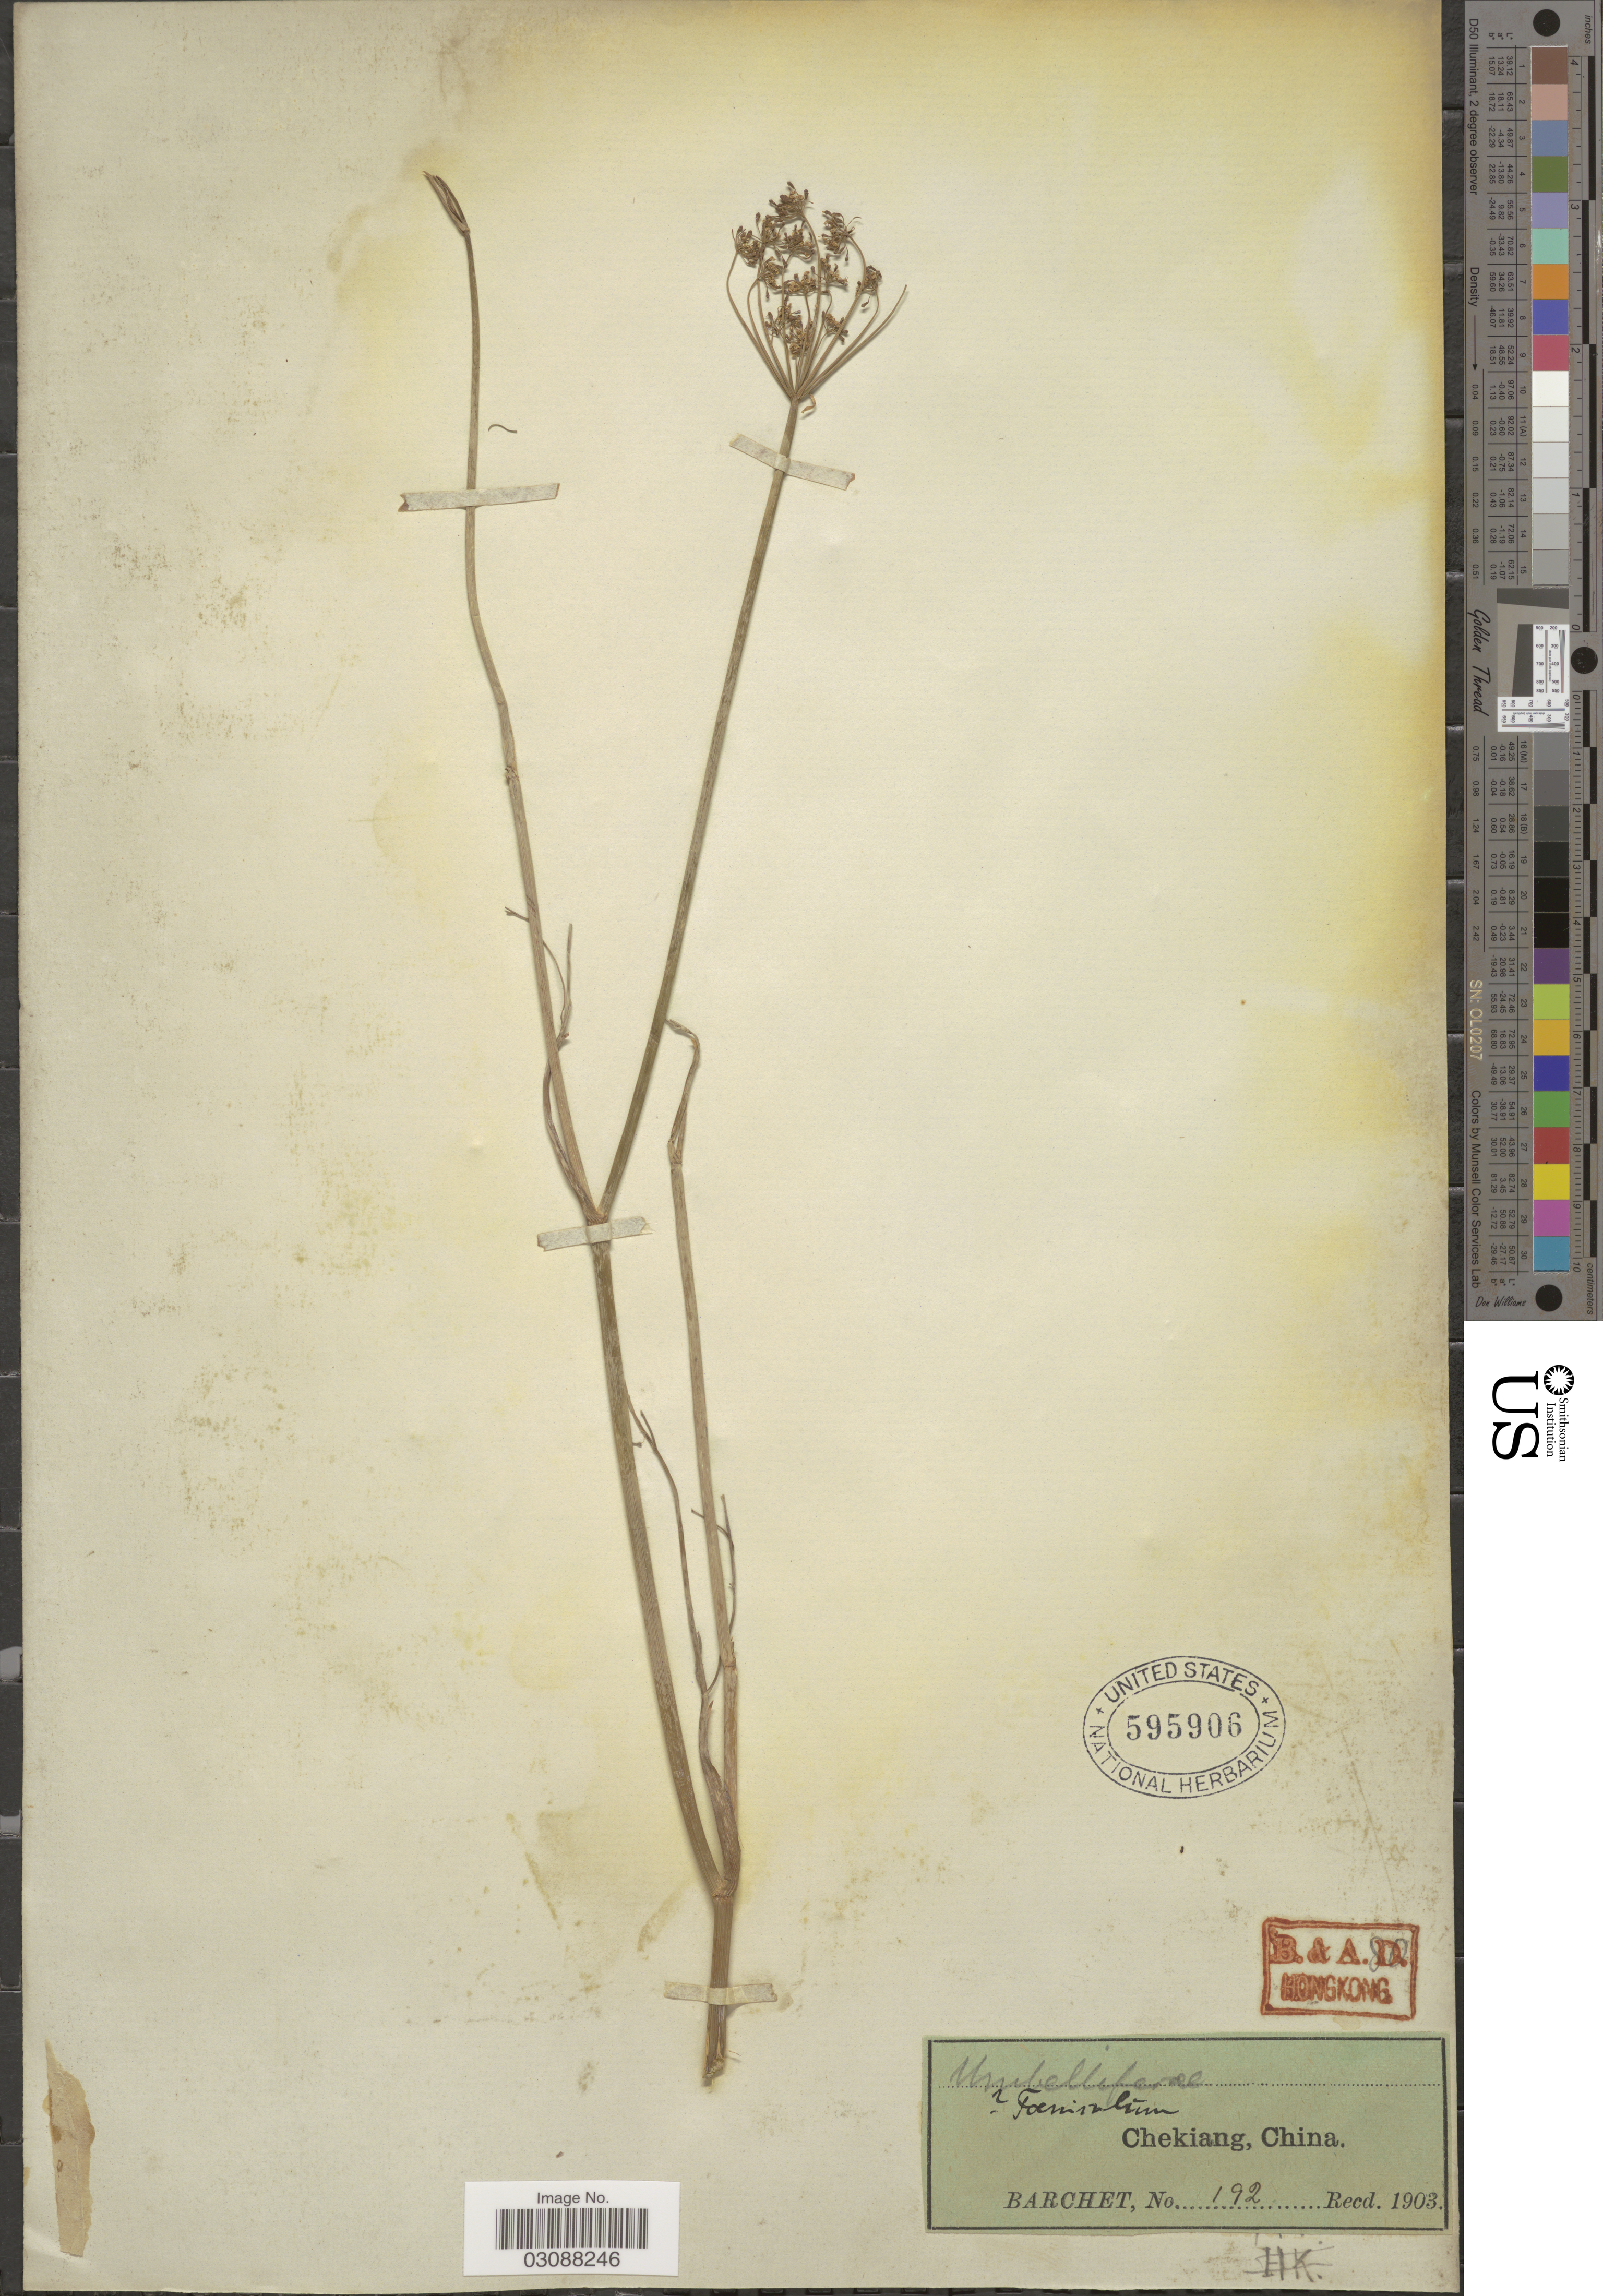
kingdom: Plantae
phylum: Tracheophyta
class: Magnoliopsida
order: Apiales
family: Apiaceae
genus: Foeniculum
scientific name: Foeniculum vulgare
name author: Mill.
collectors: Barchet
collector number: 192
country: China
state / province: Zhejiang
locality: Chekiang.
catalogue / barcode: US 595906